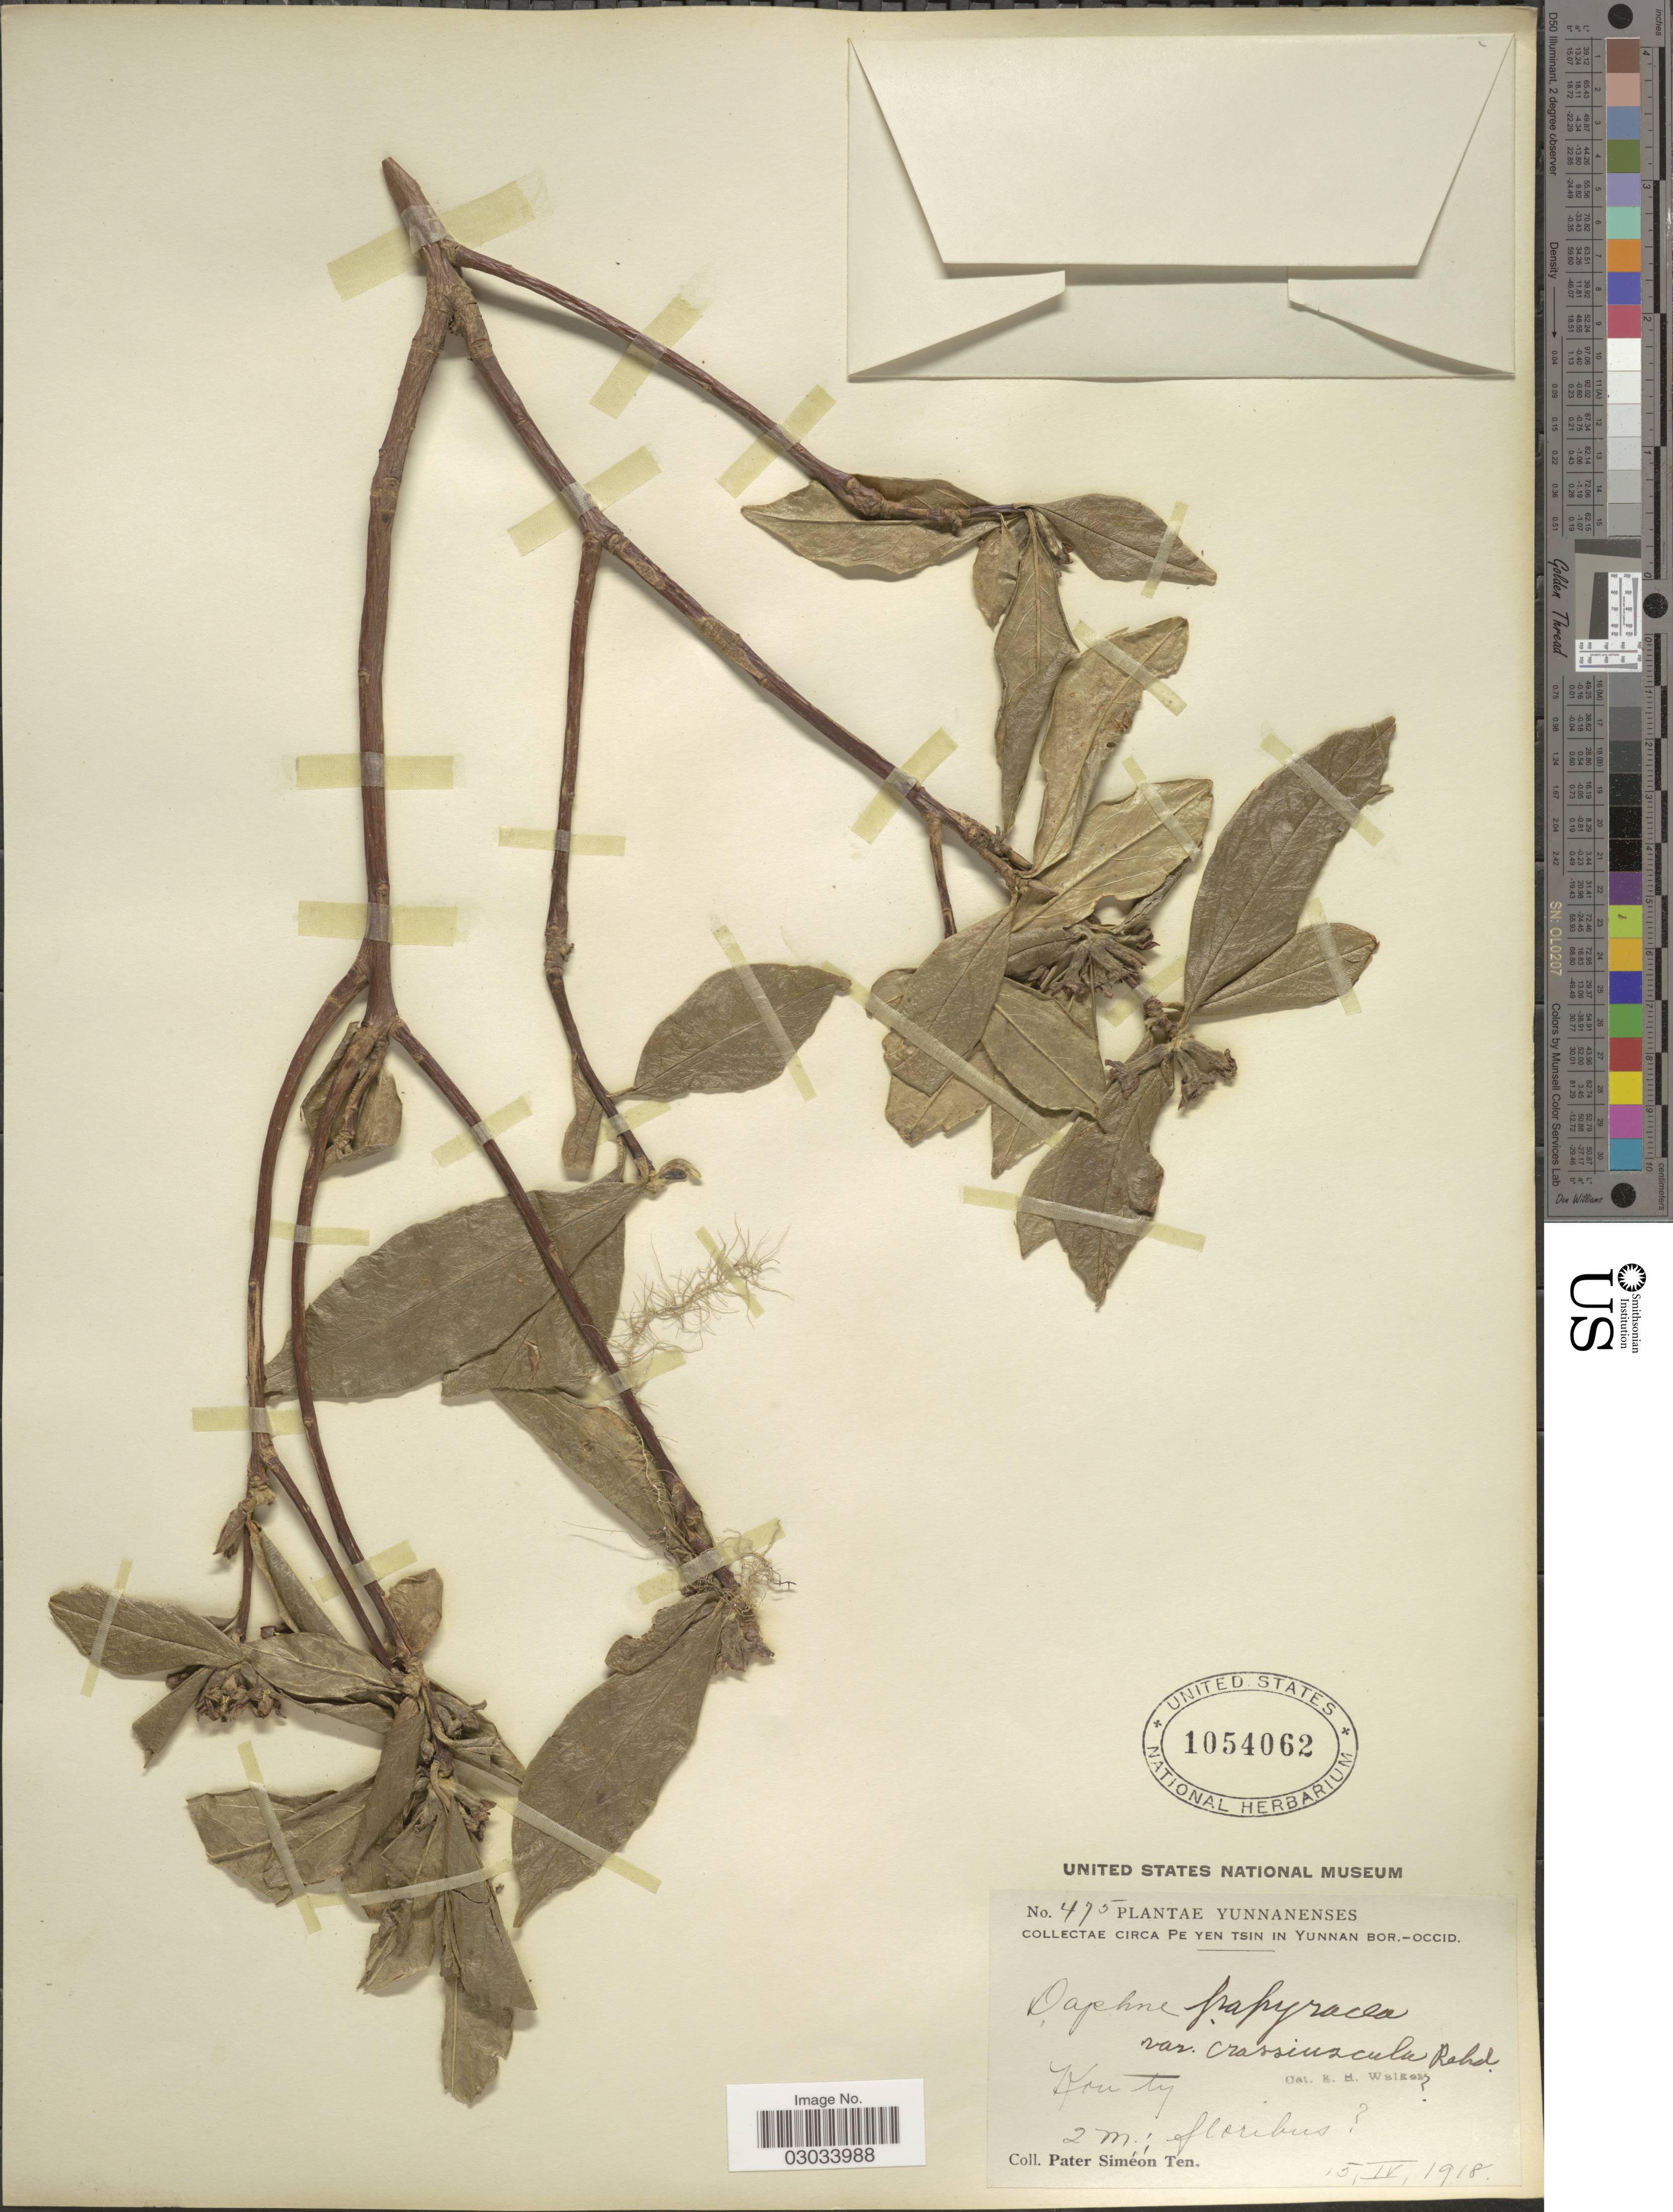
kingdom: Plantae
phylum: Tracheophyta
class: Magnoliopsida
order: Malvales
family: Thymelaeaceae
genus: Daphne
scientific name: Daphne papyracea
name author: Wall. ex Steud.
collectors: P. S. Ten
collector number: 475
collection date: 1918-04-15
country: China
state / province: Yunnan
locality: Circa Pe Yen Tsin in Yunnan Bor.- Occid.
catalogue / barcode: US 1054062